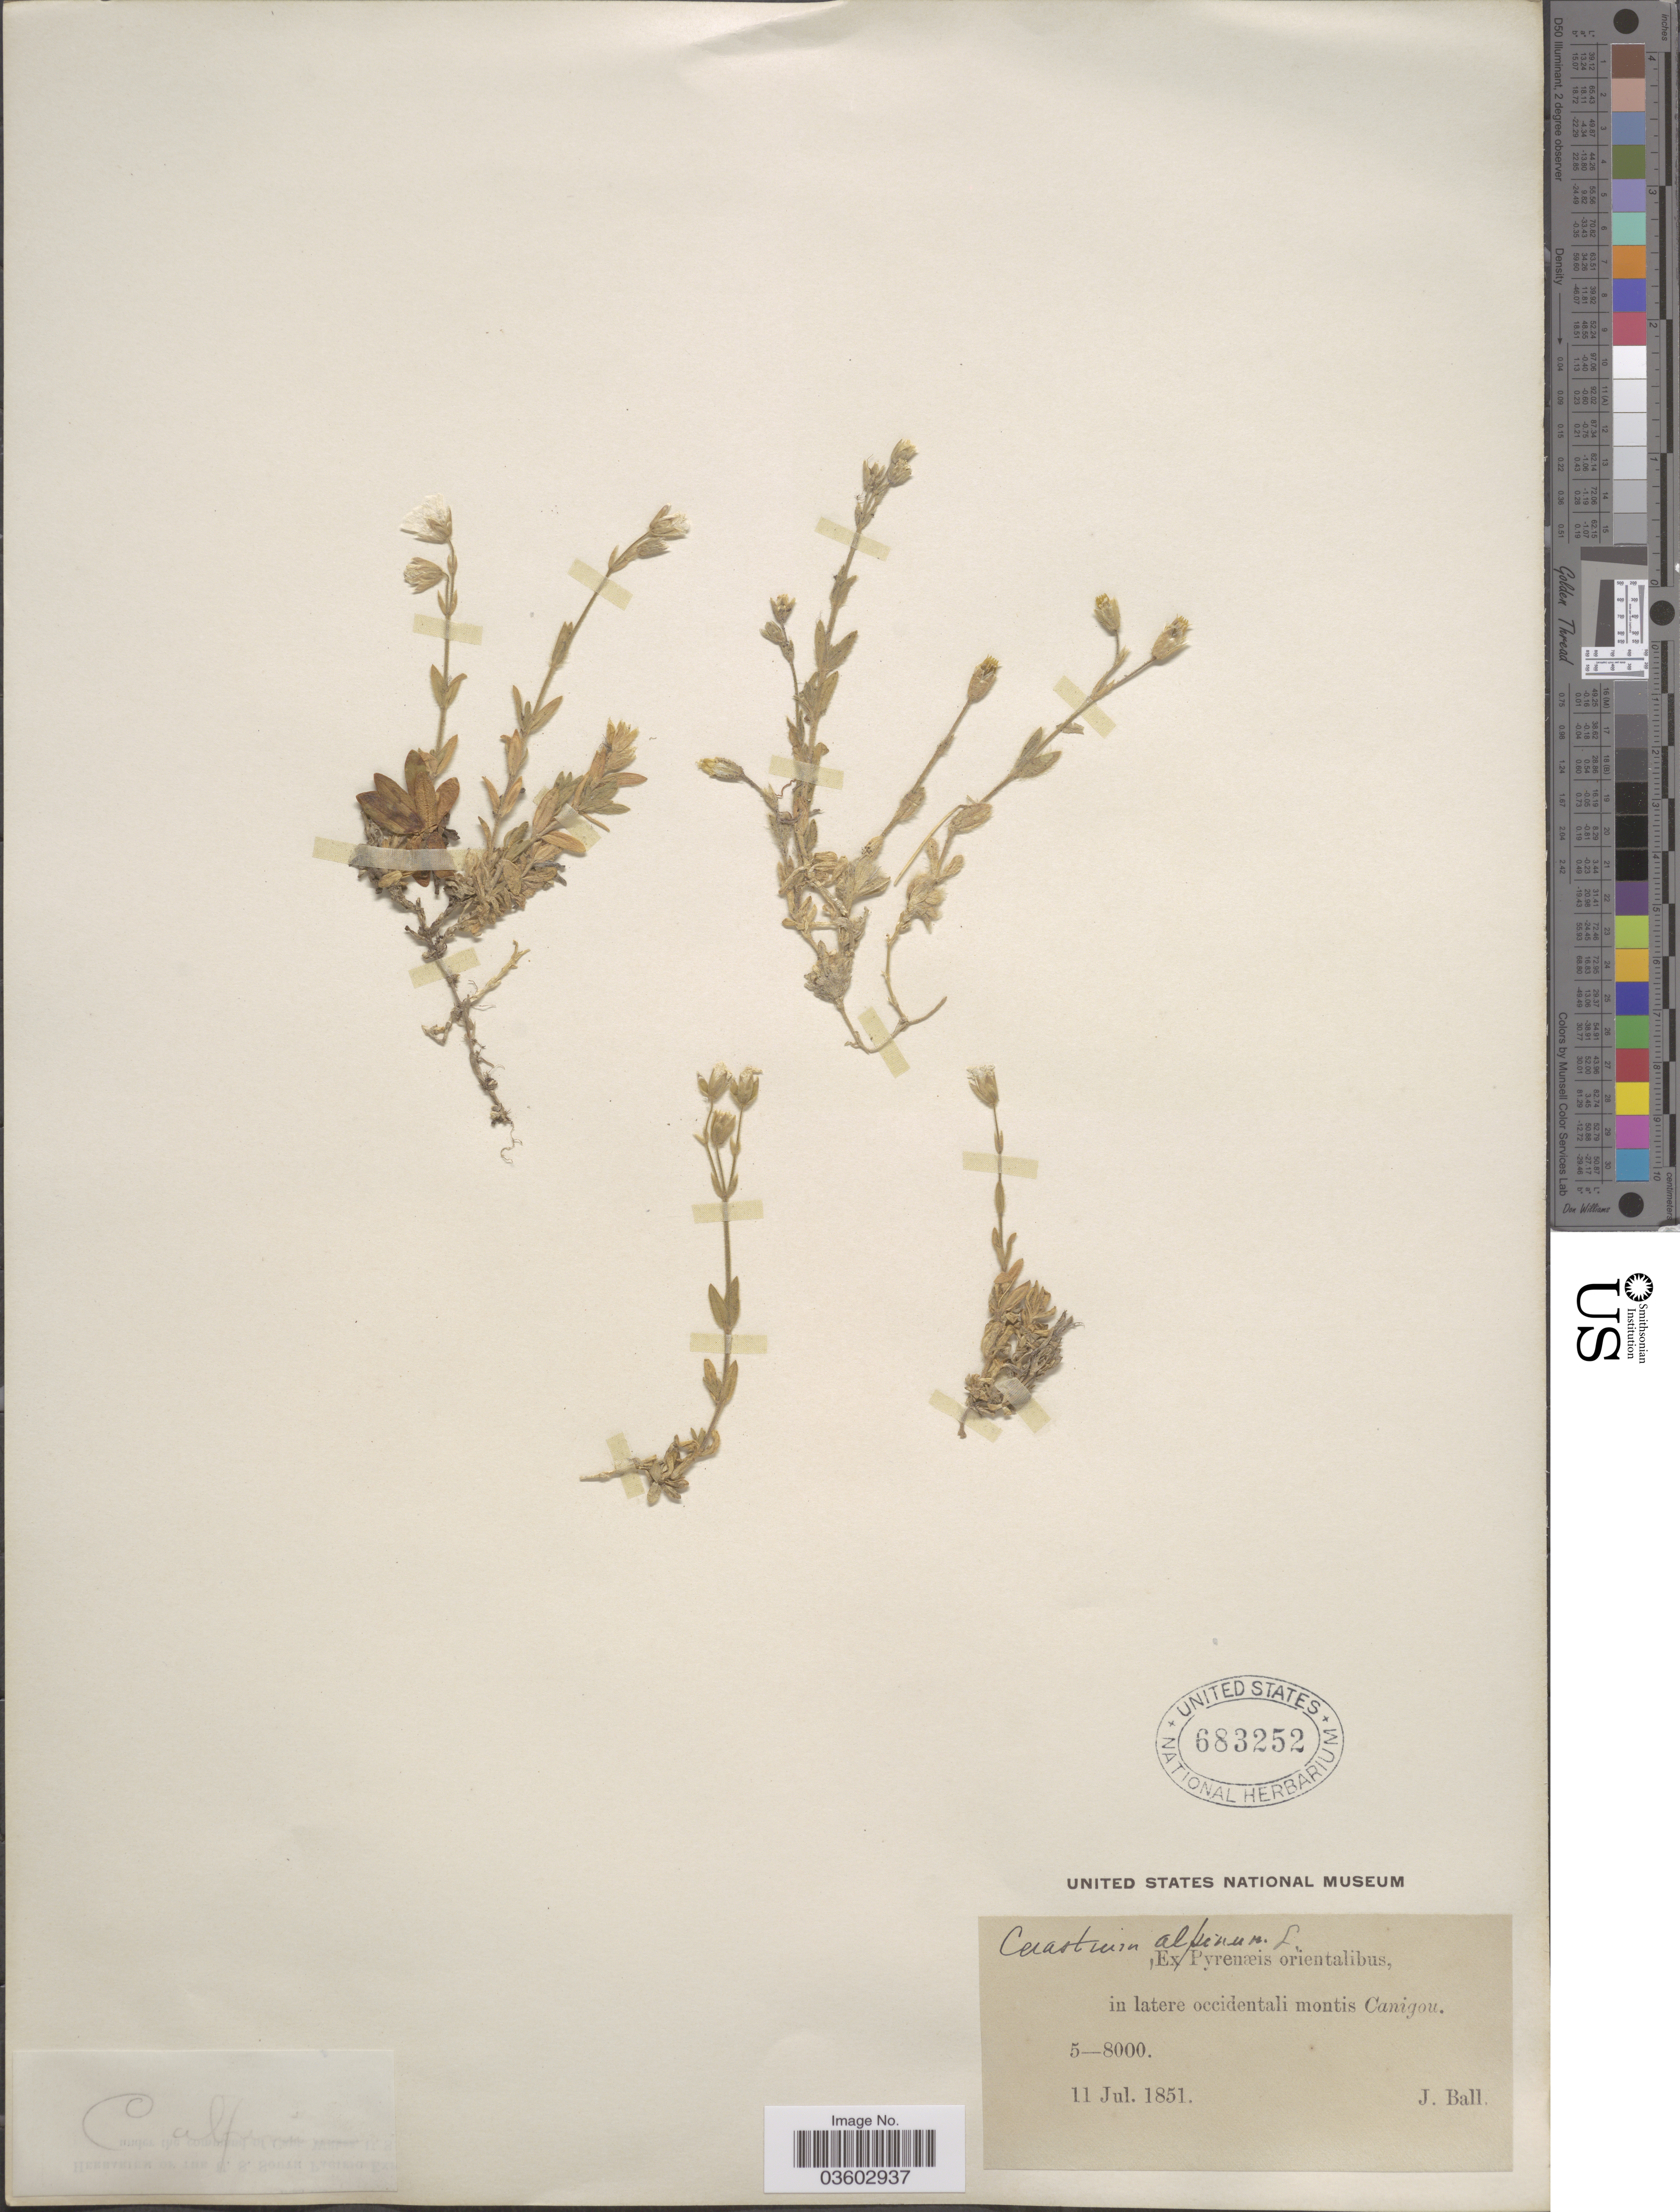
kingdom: Plantae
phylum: Tracheophyta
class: Magnoliopsida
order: Caryophyllales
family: Caryophyllaceae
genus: Cerastium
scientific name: Cerastium alpinum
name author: L.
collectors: J. Ball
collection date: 1851-07-11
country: France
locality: Pyrenæis orientalibus, in latere occidentalis montis Canigou.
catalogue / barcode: US 683252